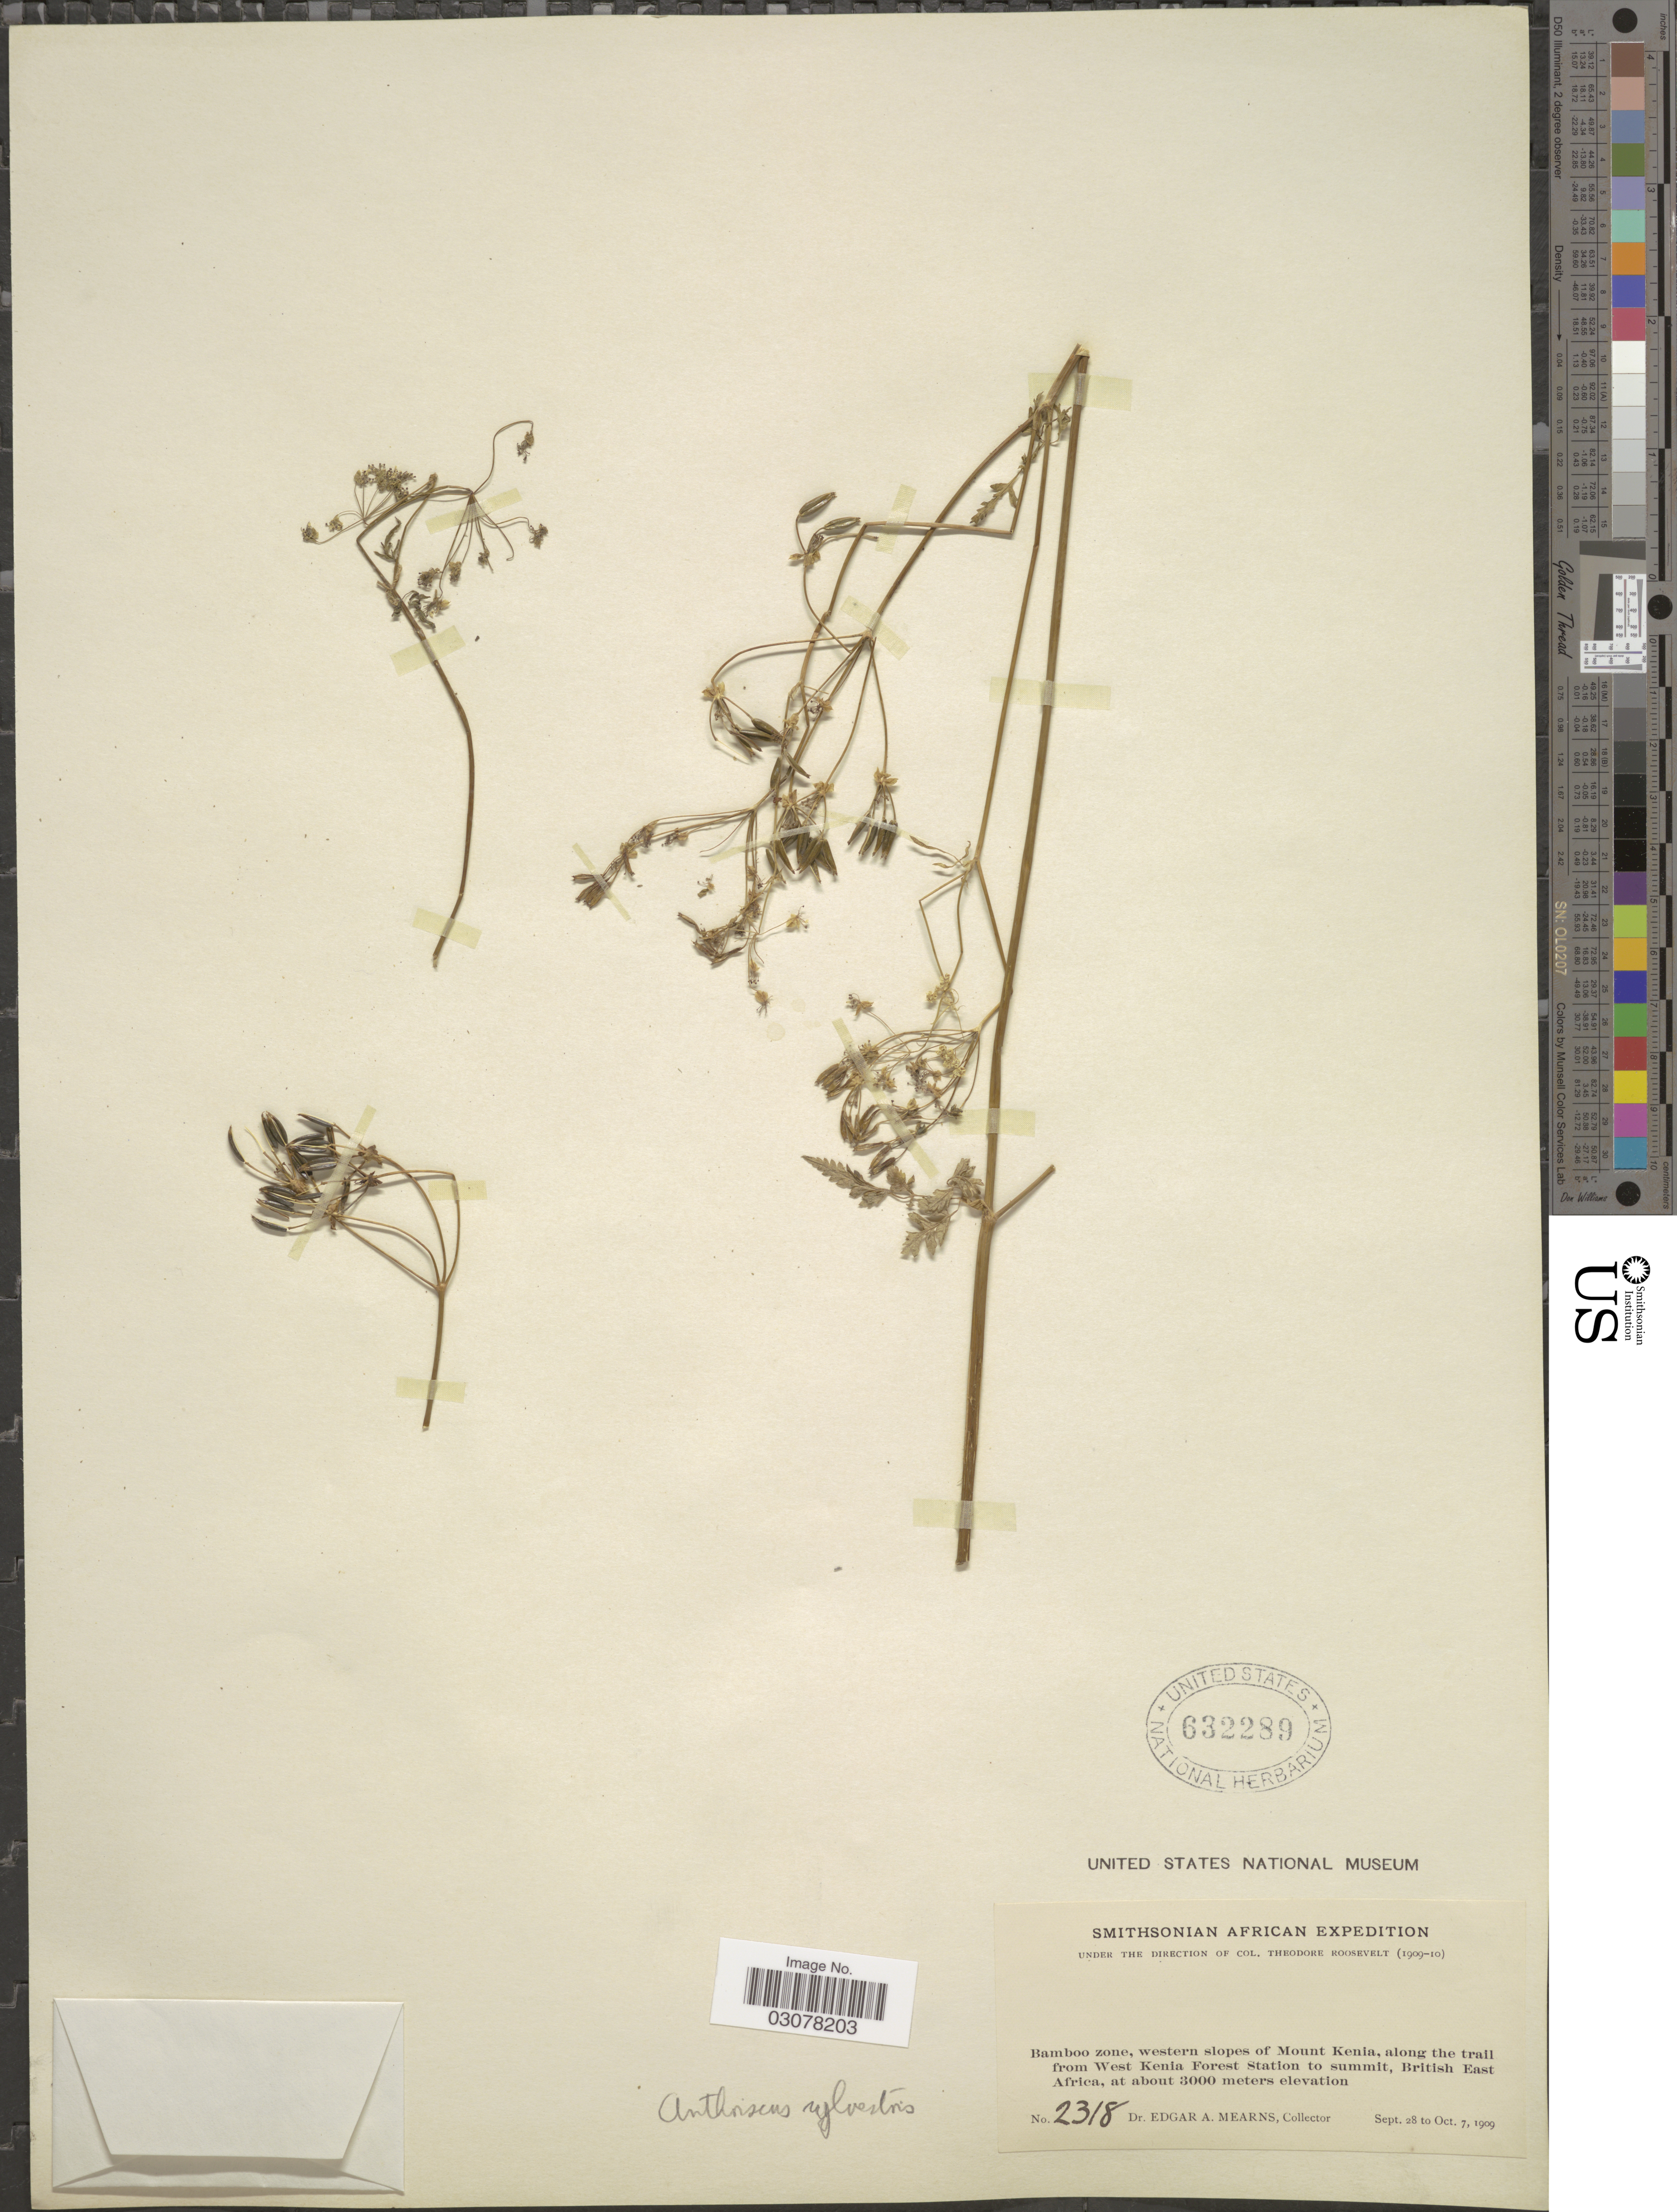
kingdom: Plantae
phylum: Tracheophyta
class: Magnoliopsida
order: Apiales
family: Apiaceae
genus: Anthriscus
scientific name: Anthriscus sylvestris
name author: (L.) Hoffm.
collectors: E. A. Mearns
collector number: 2318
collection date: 1909-09-28/1909-10-07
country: Kenya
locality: Bamboo zone, western slopes of Mount Kenia, along the trail from West Kenia Forest Station to summit, British East Africa.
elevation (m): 3000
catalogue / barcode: US 632289